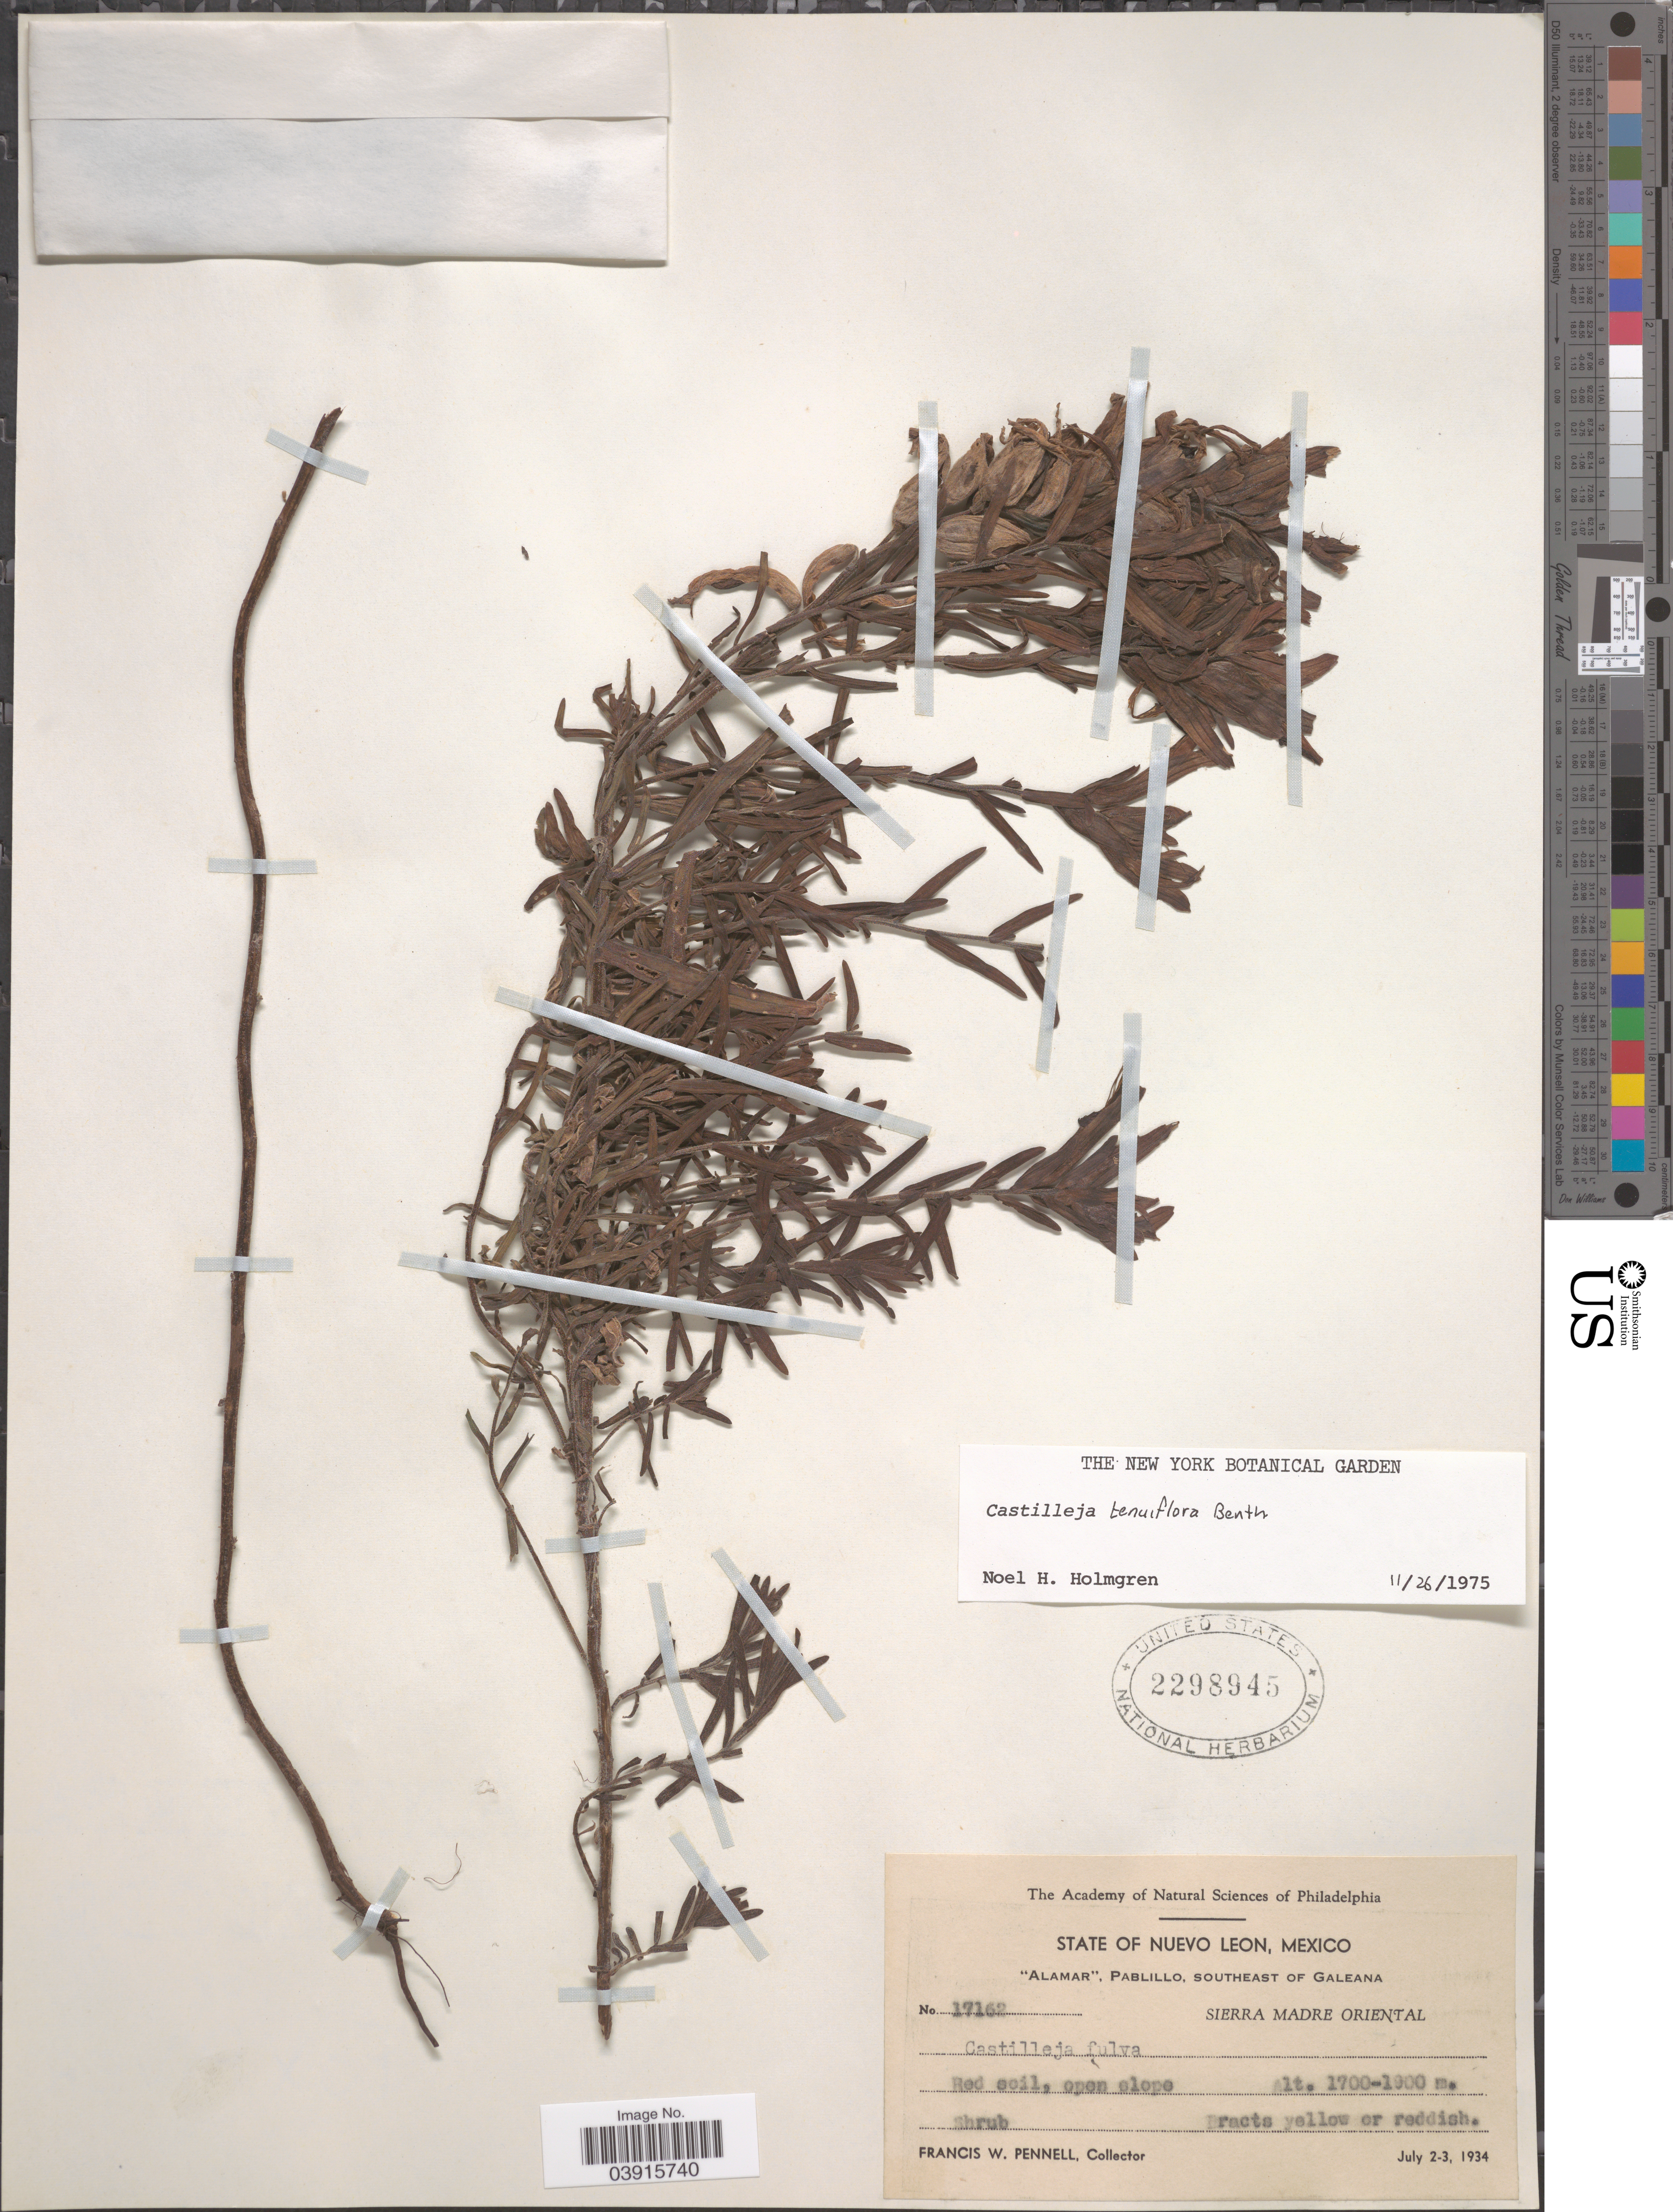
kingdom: Plantae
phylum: Tracheophyta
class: Magnoliopsida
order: Lamiales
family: Orobanchaceae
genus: Castilleja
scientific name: Castilleja tenuiflora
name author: Benth.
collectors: F. W. Pennell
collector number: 17162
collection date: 1934-07-02/1934-07-03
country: Mexico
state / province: Nuevo León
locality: Alamar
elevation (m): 1700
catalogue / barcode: US 2298945